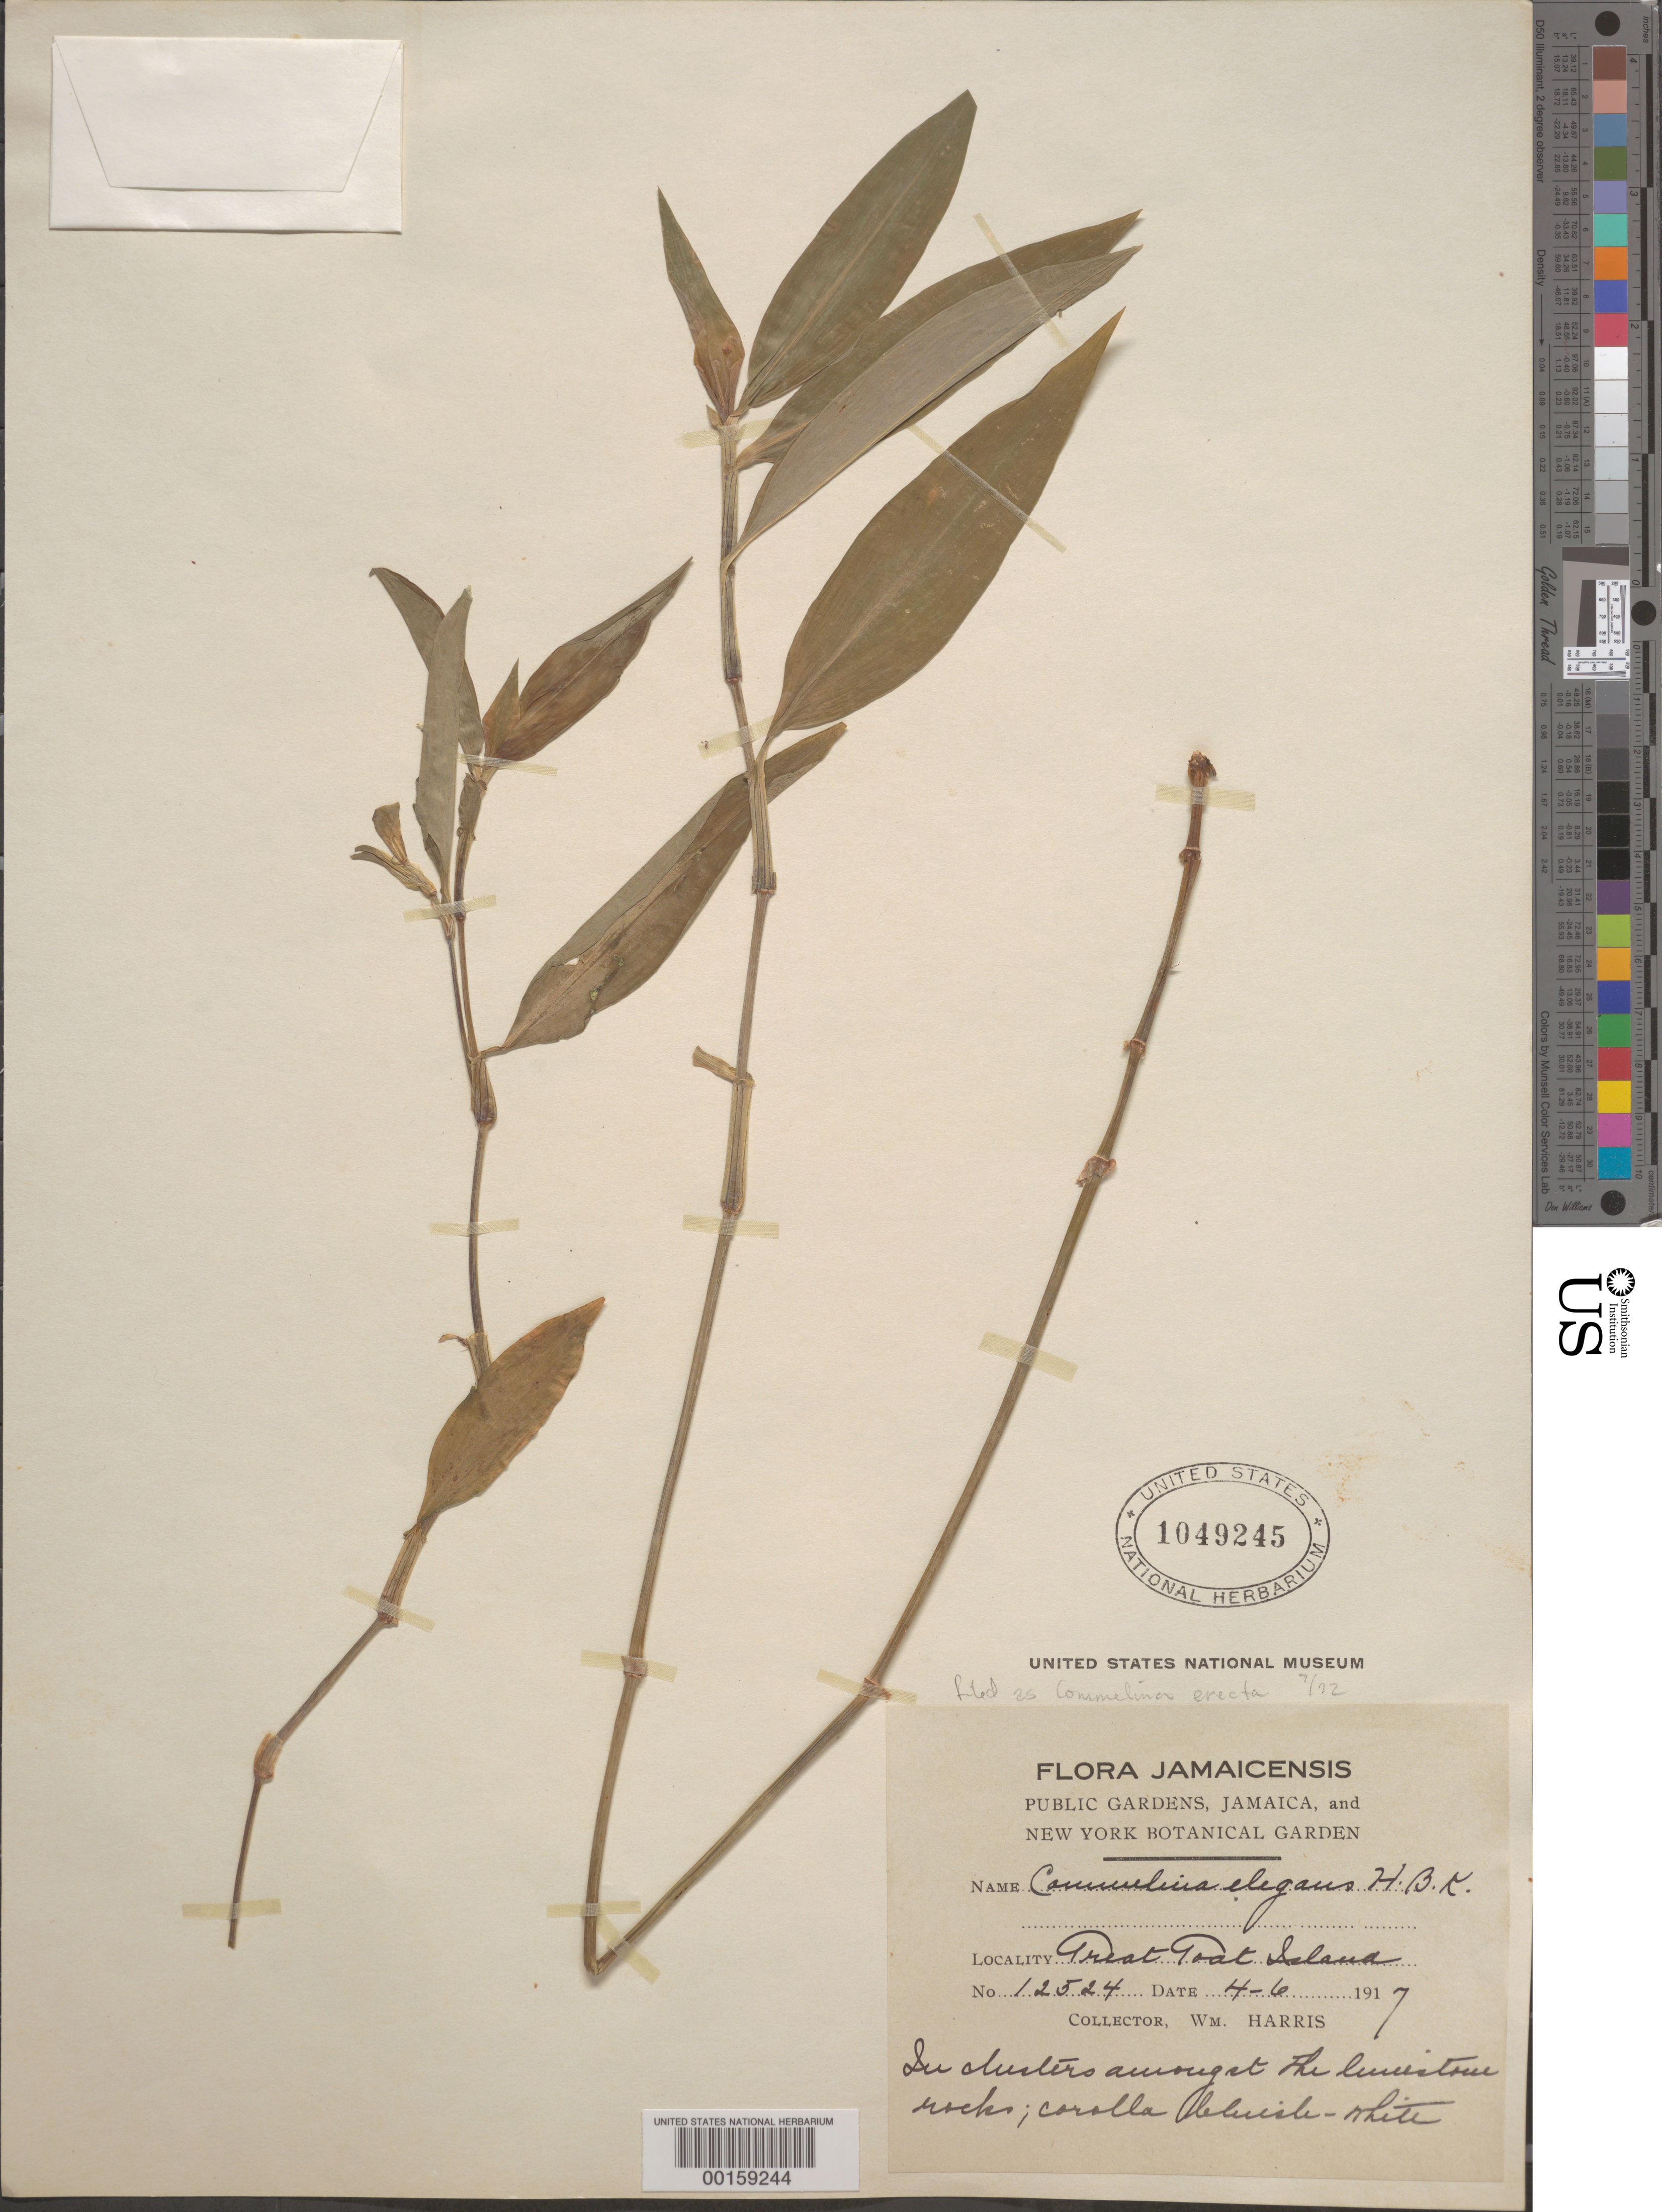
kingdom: Plantae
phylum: Tracheophyta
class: Liliopsida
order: Commelinales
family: Commelinaceae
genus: Commelina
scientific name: Commelina erecta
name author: L.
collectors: W. H. Harris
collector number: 12524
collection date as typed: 04 Jun 1917 or 06 Apr 1917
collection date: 1917-04-06 or 1917-06-04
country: Jamaica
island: Greater Antilles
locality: Treat toat i.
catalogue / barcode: US 1049245